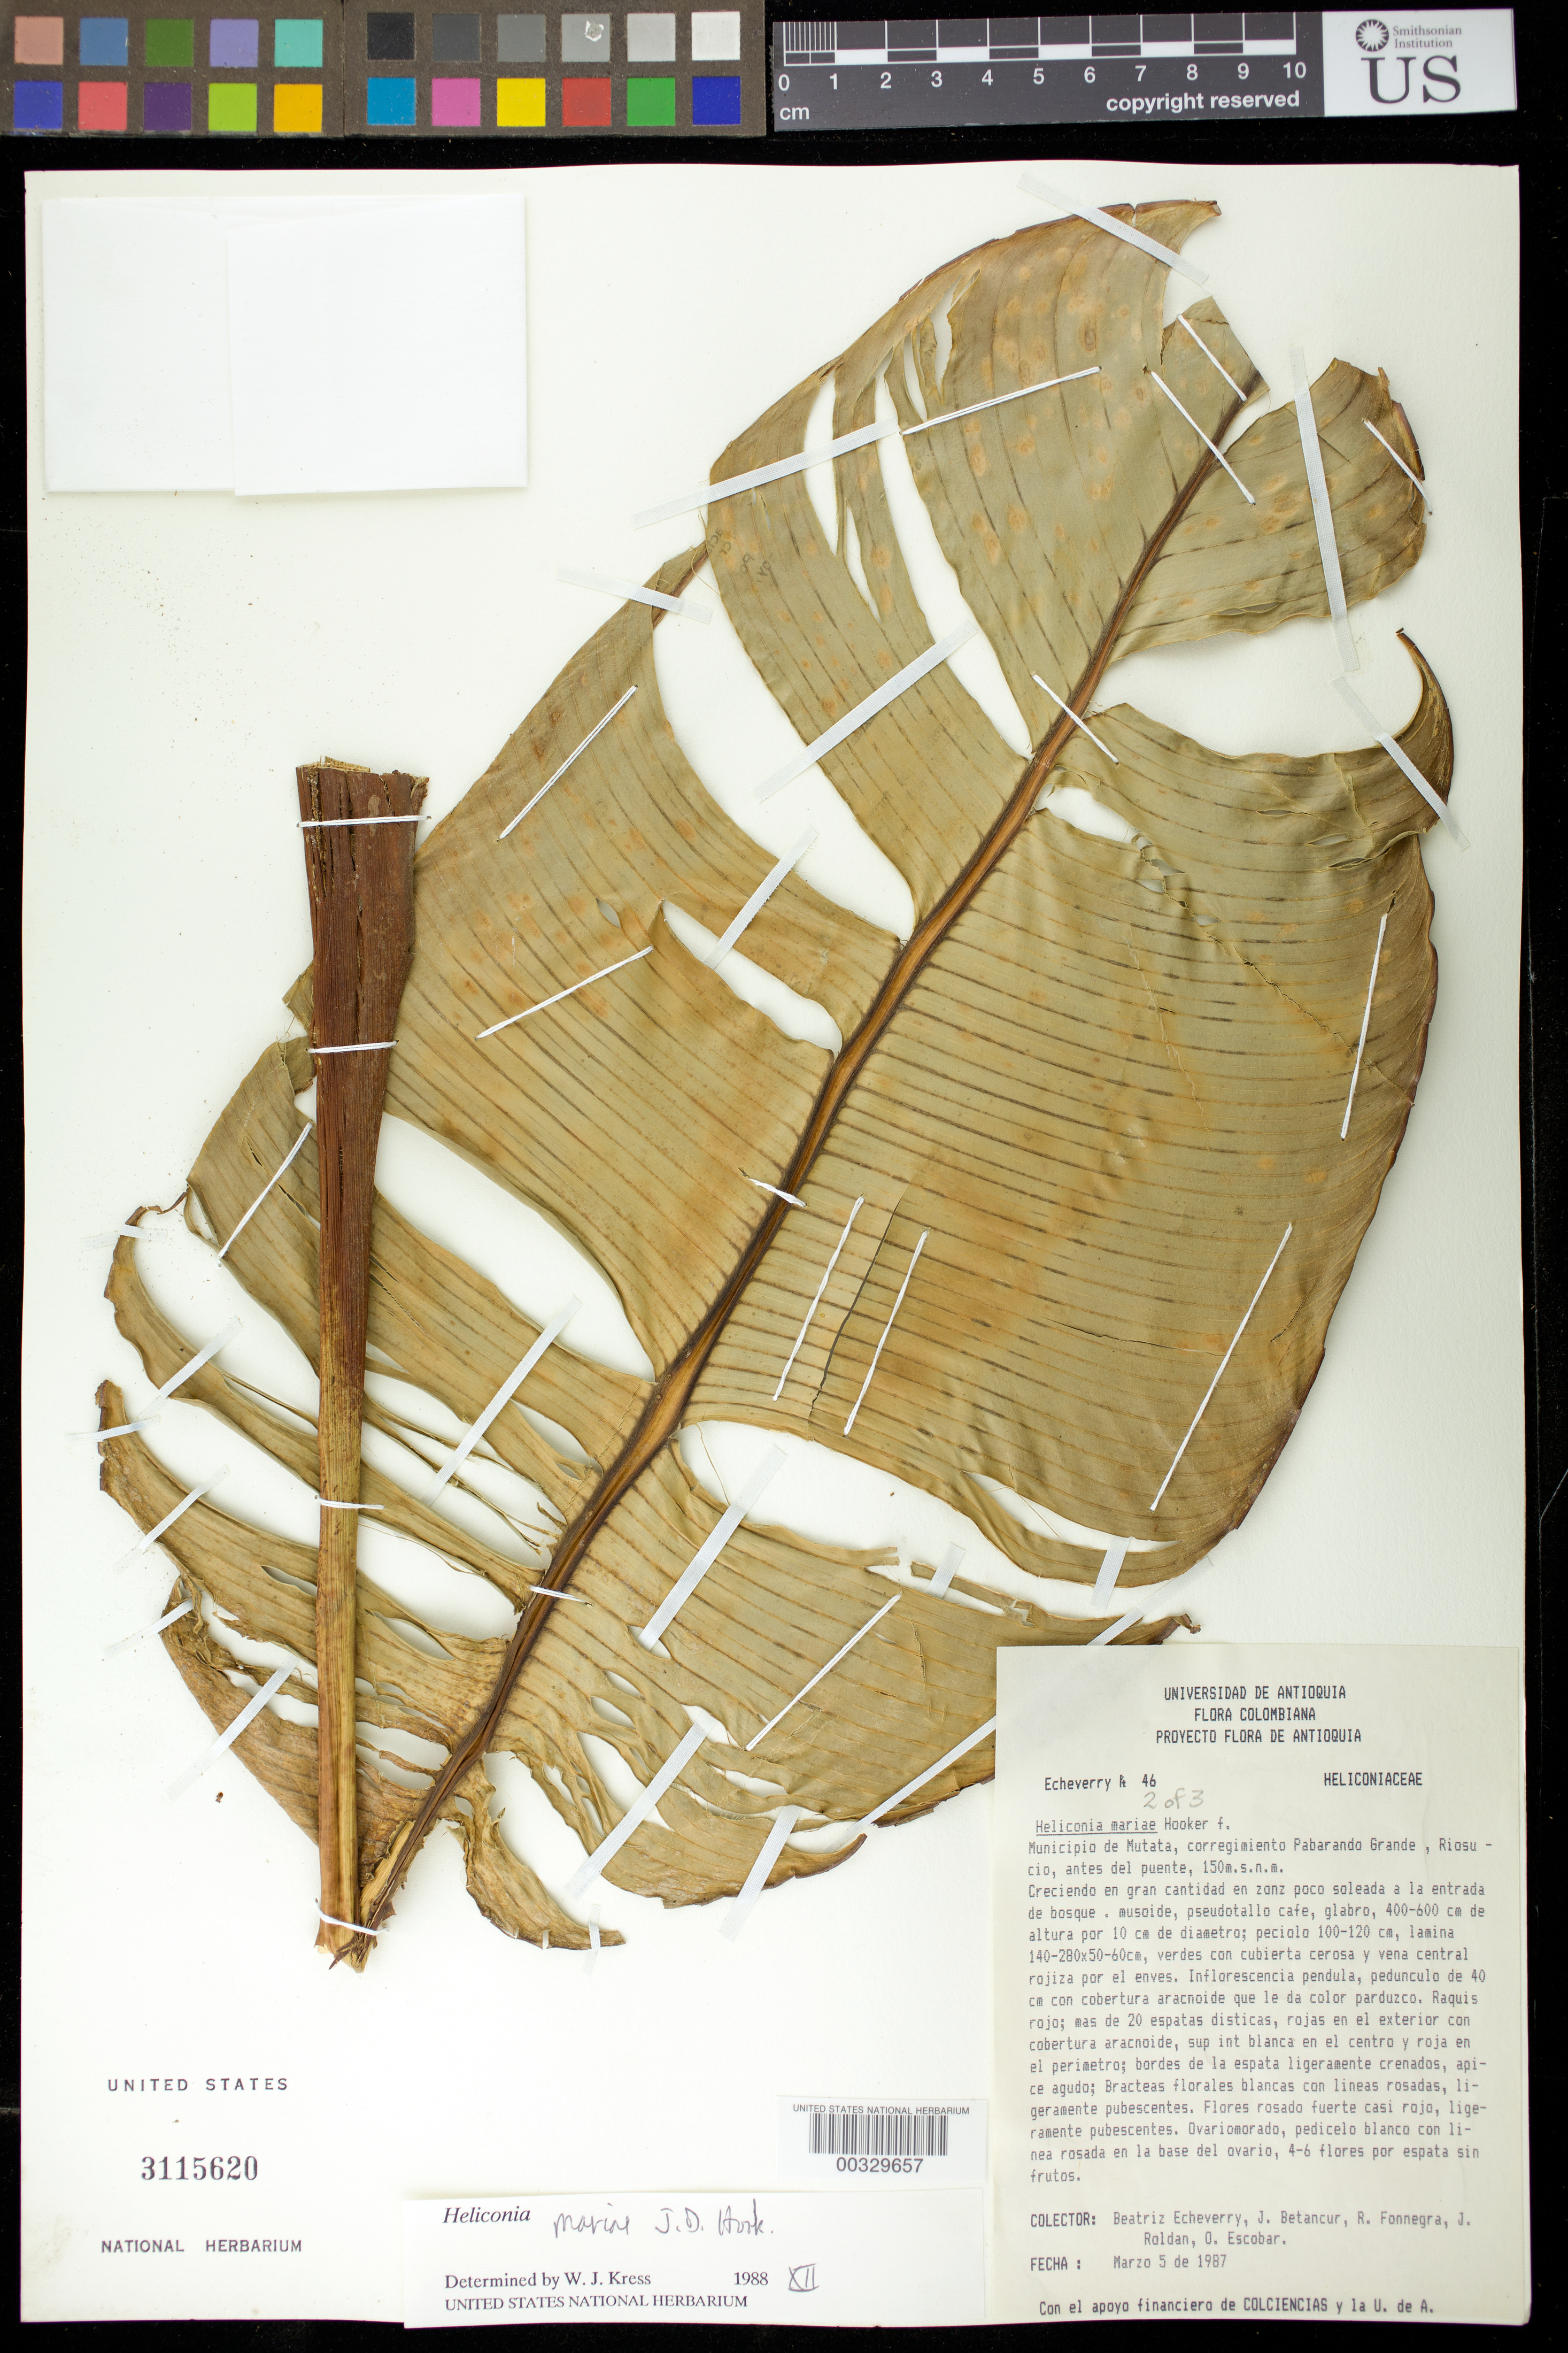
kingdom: Plantae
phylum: Tracheophyta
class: Liliopsida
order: Zingiberales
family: Heliconiaceae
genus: Heliconia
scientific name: Heliconia mariae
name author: Hook. f.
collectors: B. Echeverry, J. C. Betancur, R. Fonnegra G., F. J. Roldán & O. D. Escobar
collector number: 46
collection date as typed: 05 Mar 1987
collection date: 1987-03-05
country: Colombia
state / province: Antioquia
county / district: Mutatá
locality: Mun of Mutata, Corregimiento Pavarando Grande, Rio Sucio, before the bridge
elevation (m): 150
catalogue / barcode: US 3115620